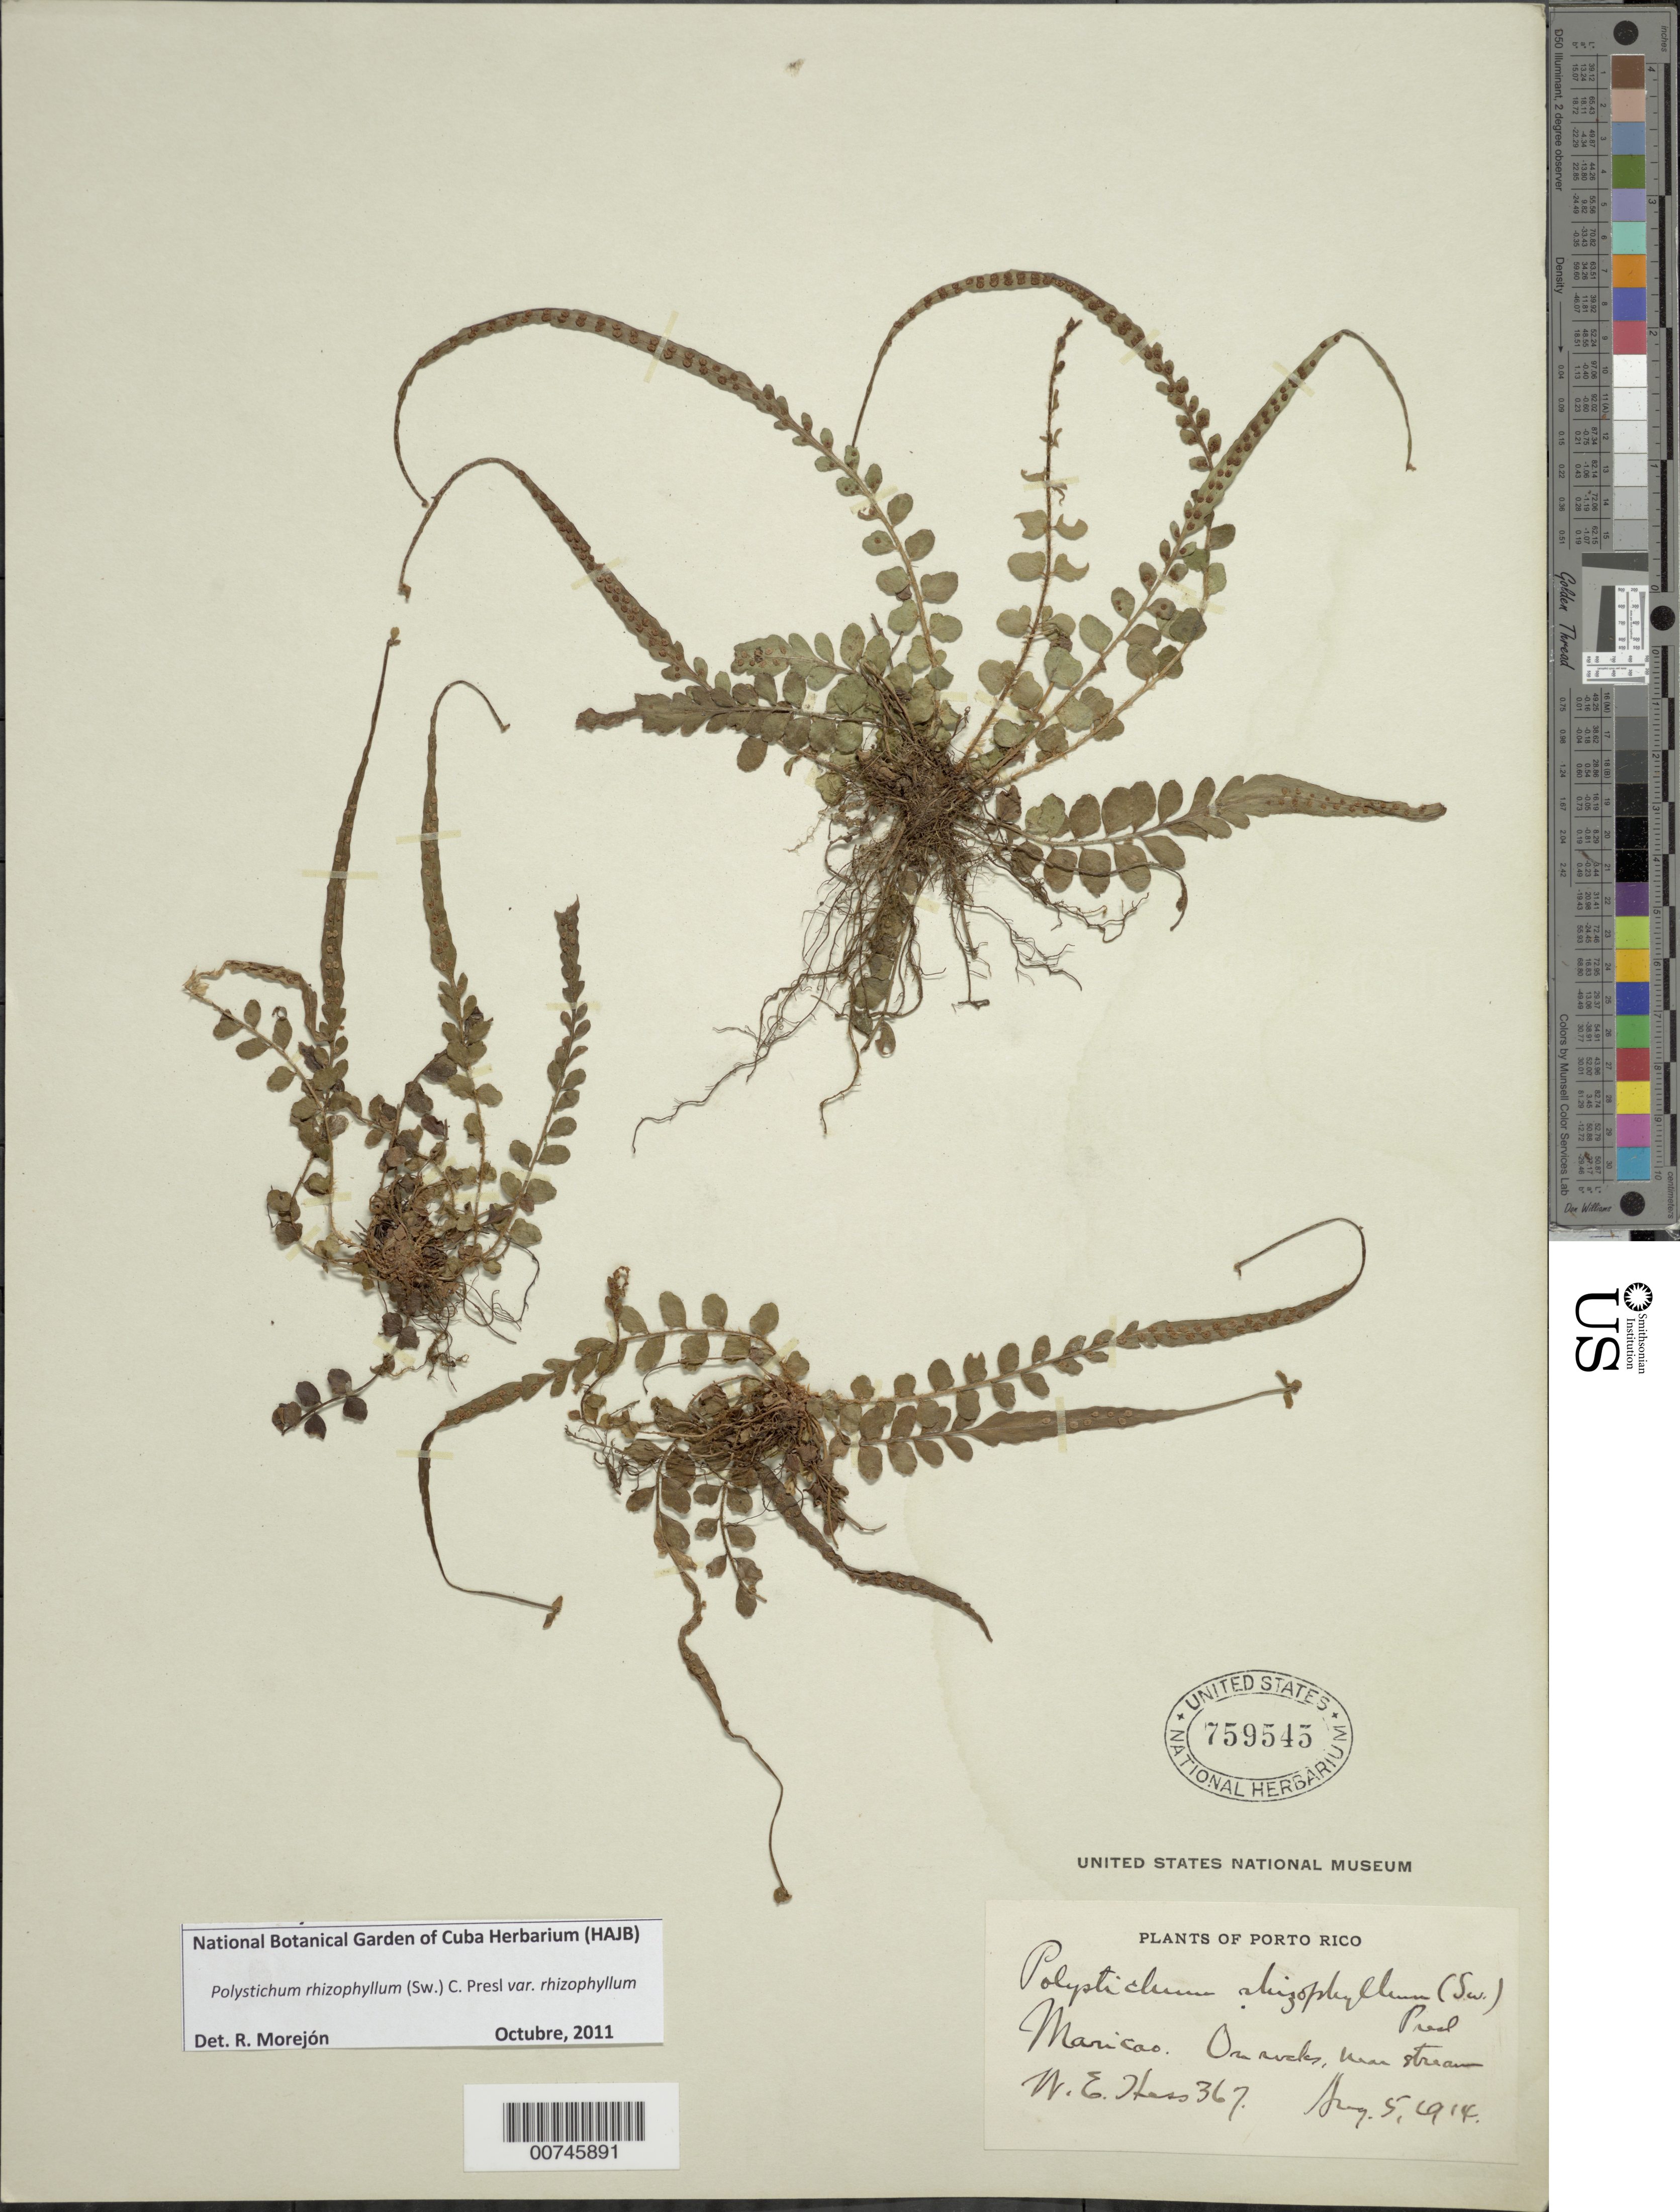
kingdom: Plantae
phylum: Tracheophyta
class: Polypodiopsida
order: Polypodiales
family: Dryopteridaceae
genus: Polystichum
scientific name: Polystichum rhizophyllum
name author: (Sw.) C. Presl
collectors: W. Hess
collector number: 367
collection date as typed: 05 Aug 1914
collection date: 1914-08-05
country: Puerto Rico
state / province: Maricao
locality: Maricao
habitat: On rocks, near stream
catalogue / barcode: US 759545